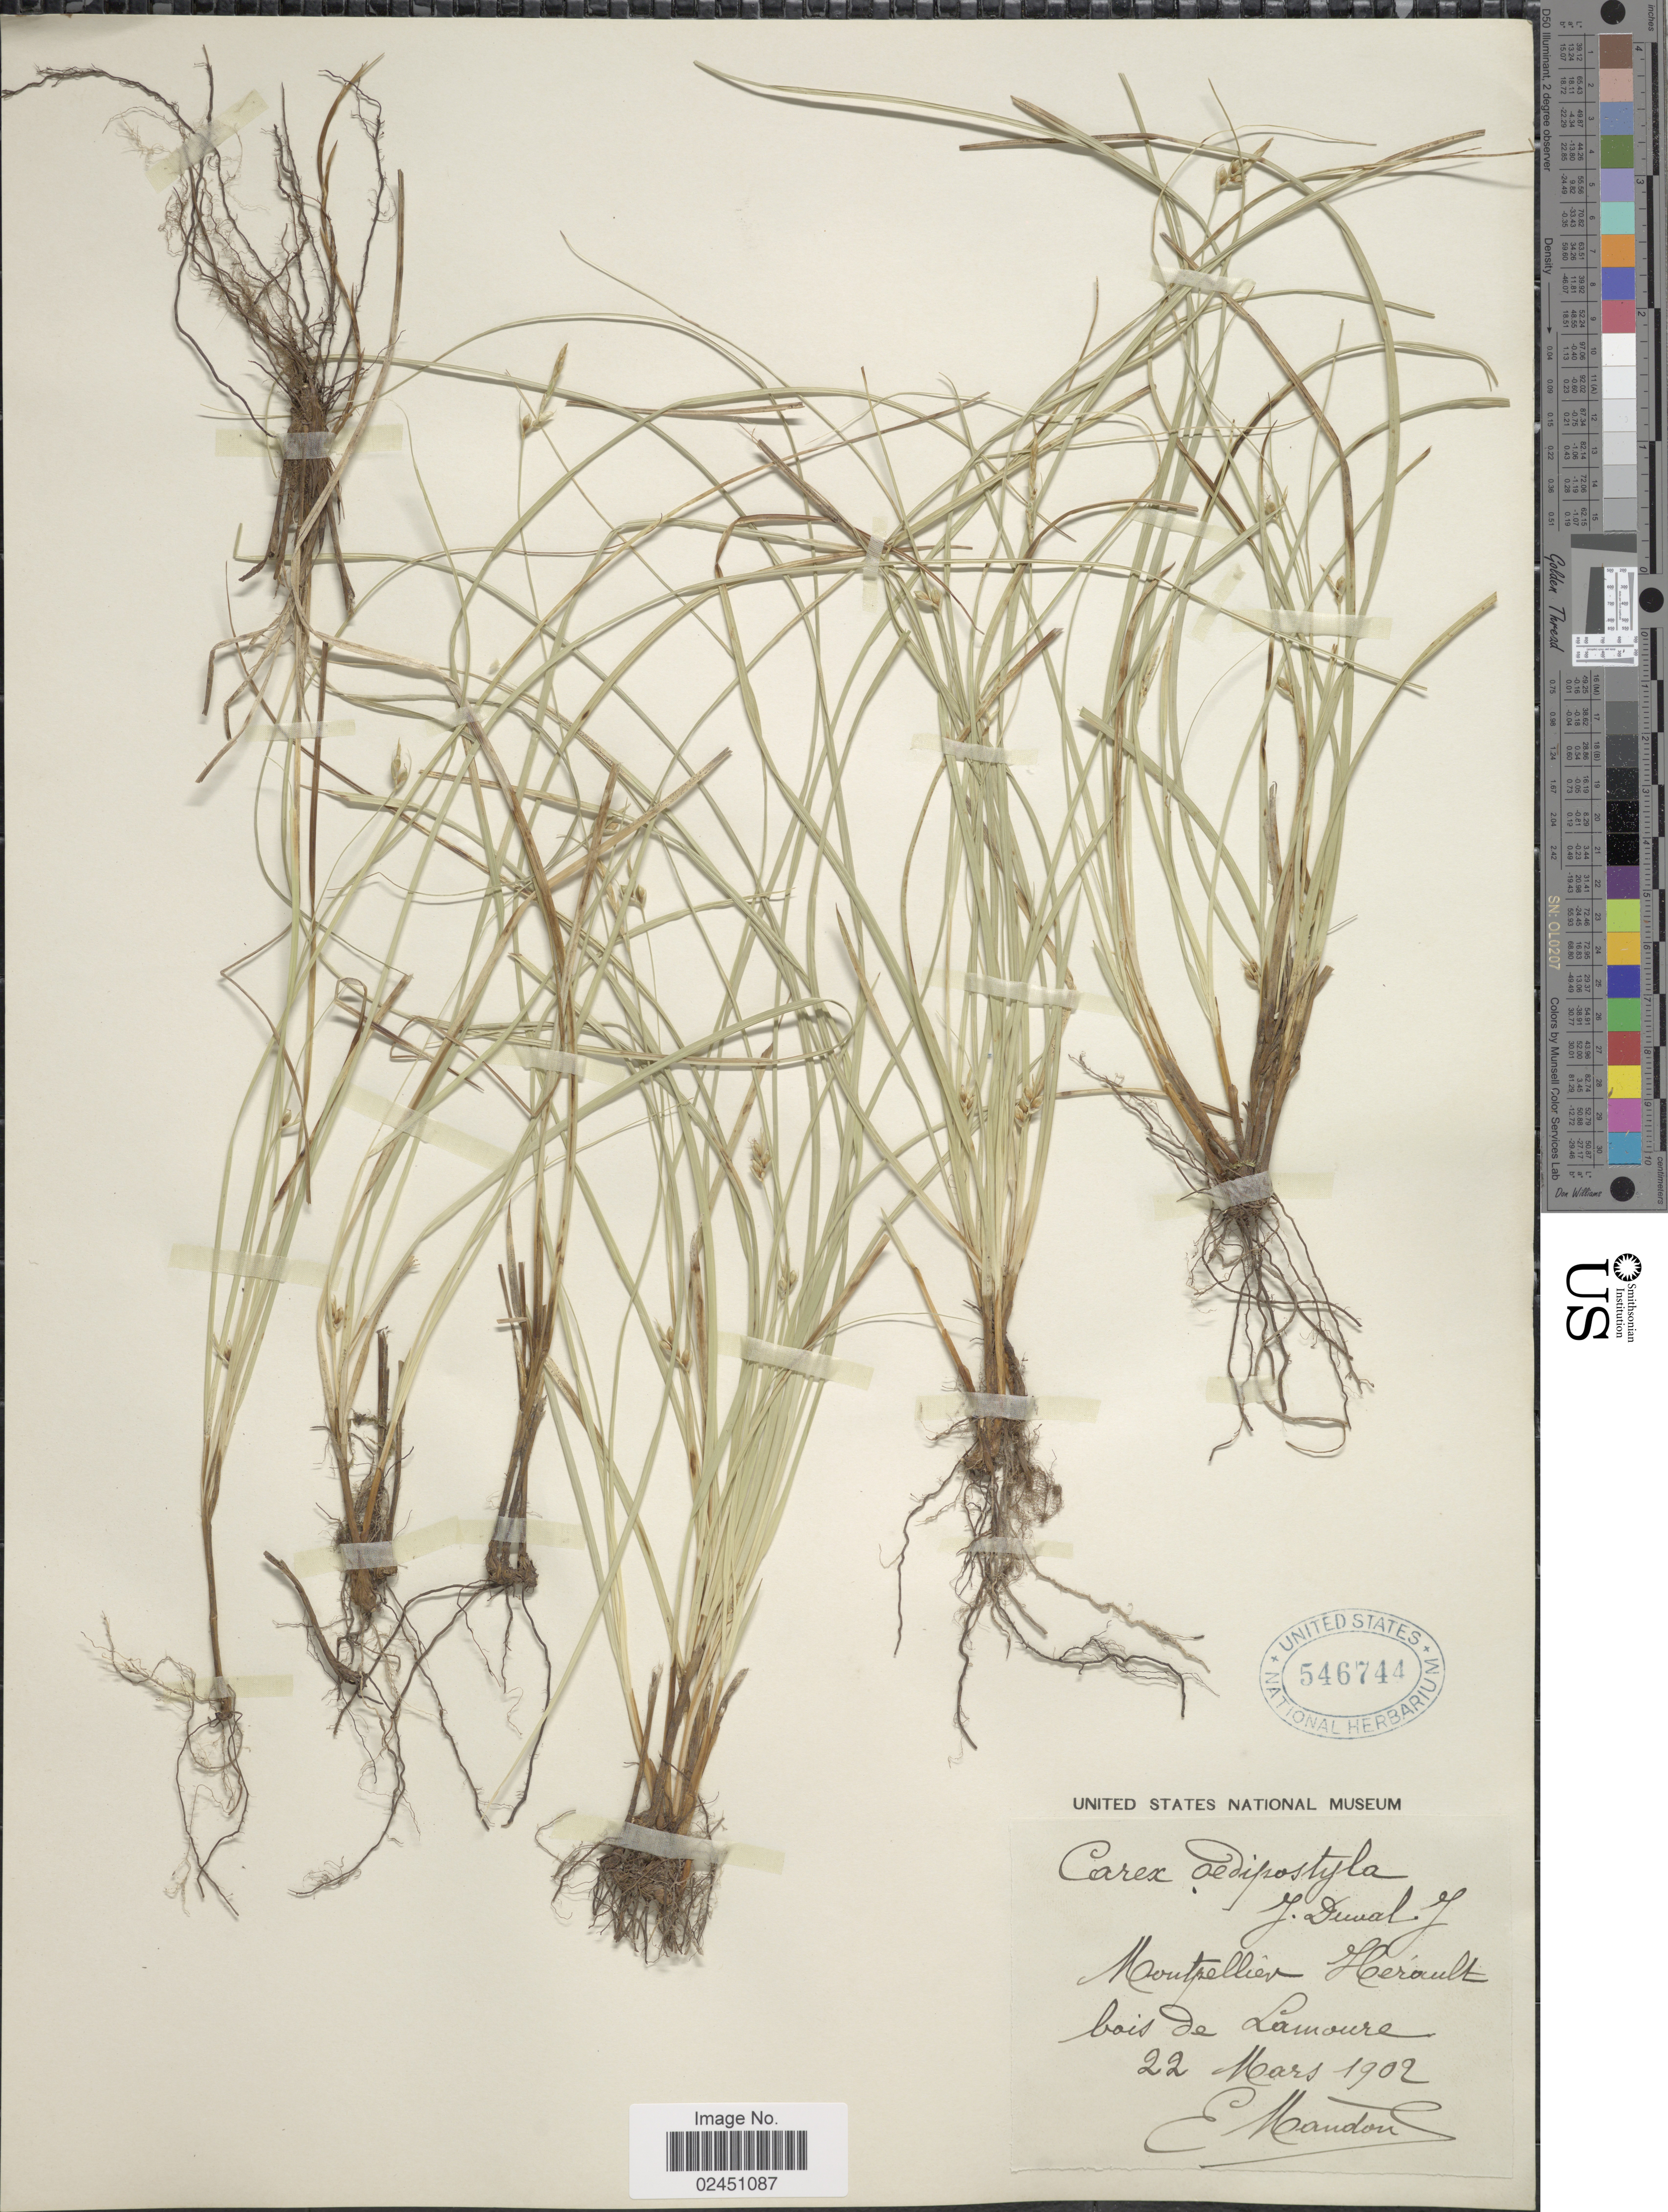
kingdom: Plantae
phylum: Tracheophyta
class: Liliopsida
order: Poales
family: Cyperaceae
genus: Carex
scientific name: Carex oedipostyla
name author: Duval-Jouve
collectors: E. Mandon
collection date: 1903-03-22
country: France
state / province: Occitanie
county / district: Hérault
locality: Montpellier Herault bois de Lamoure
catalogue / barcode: US 546744